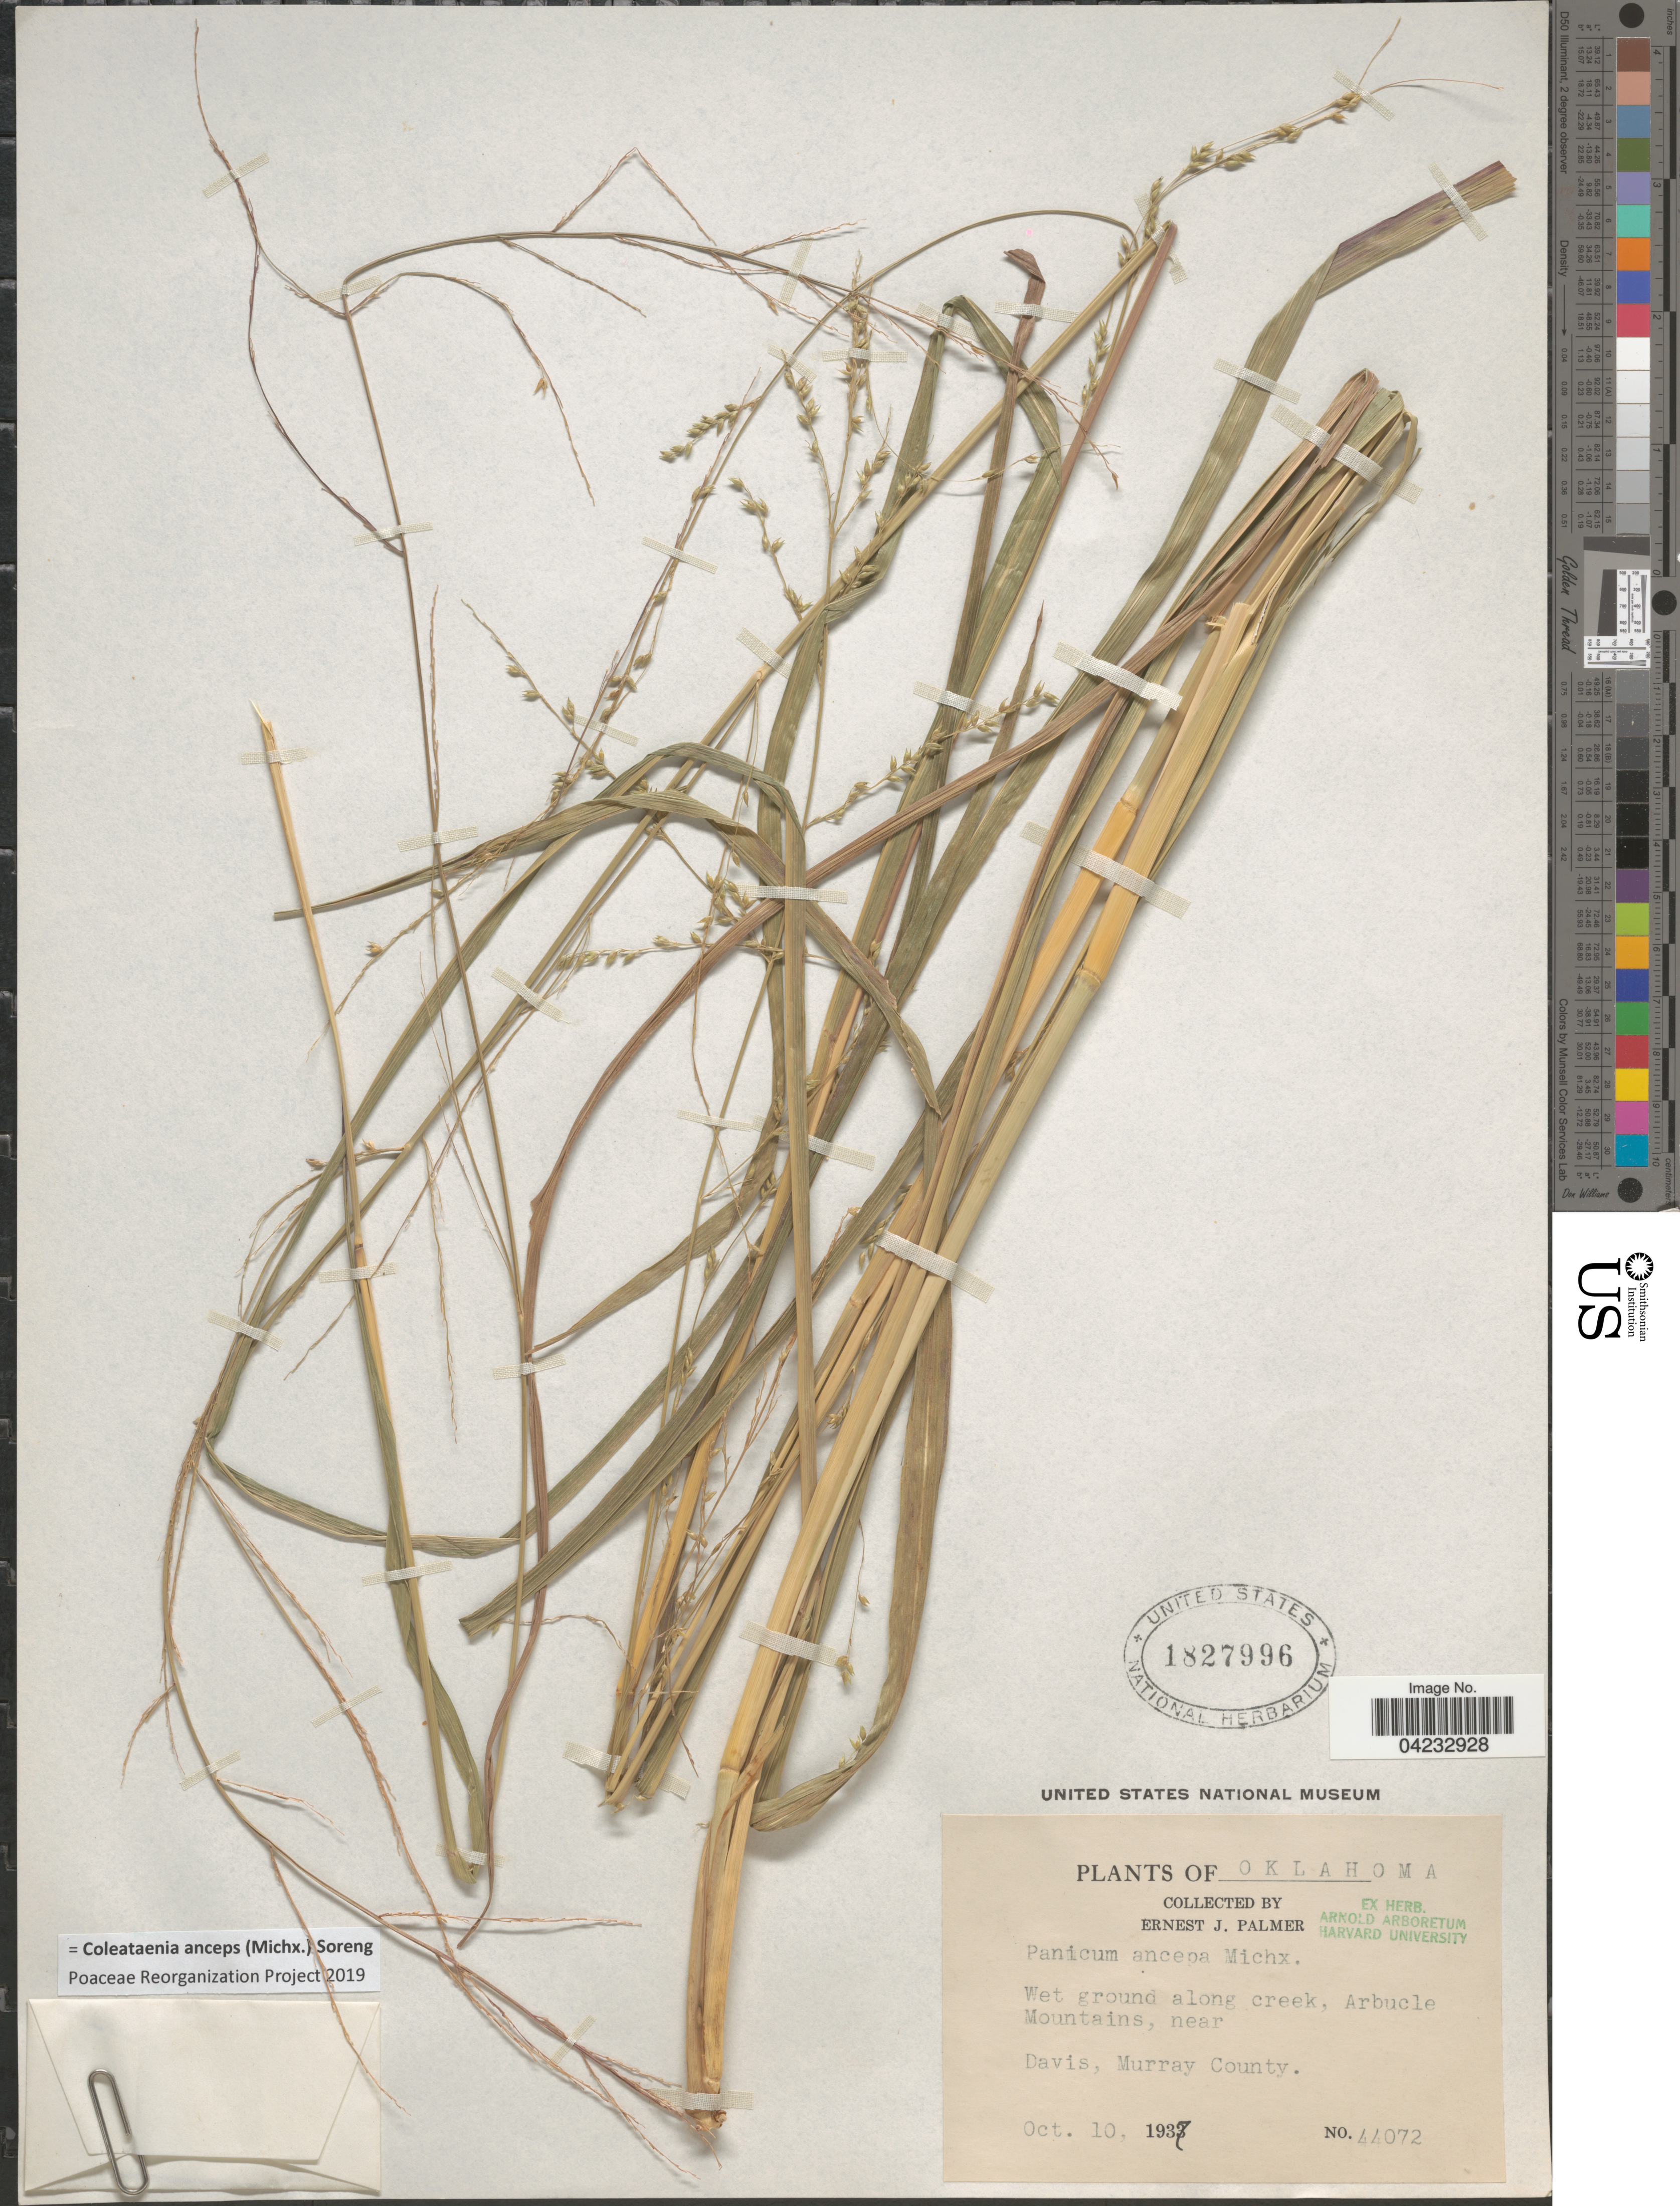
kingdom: Plantae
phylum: Tracheophyta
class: Liliopsida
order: Poales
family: Poaceae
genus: Coleataenia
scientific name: Coleataenia anceps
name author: (Michx.) Soreng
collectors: E. J. Palmer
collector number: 44072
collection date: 1937-10-10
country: United States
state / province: Oklahoma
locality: Wet ground along creek, Arbucle Mountains near Davis, Murray County.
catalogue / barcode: US 1827996